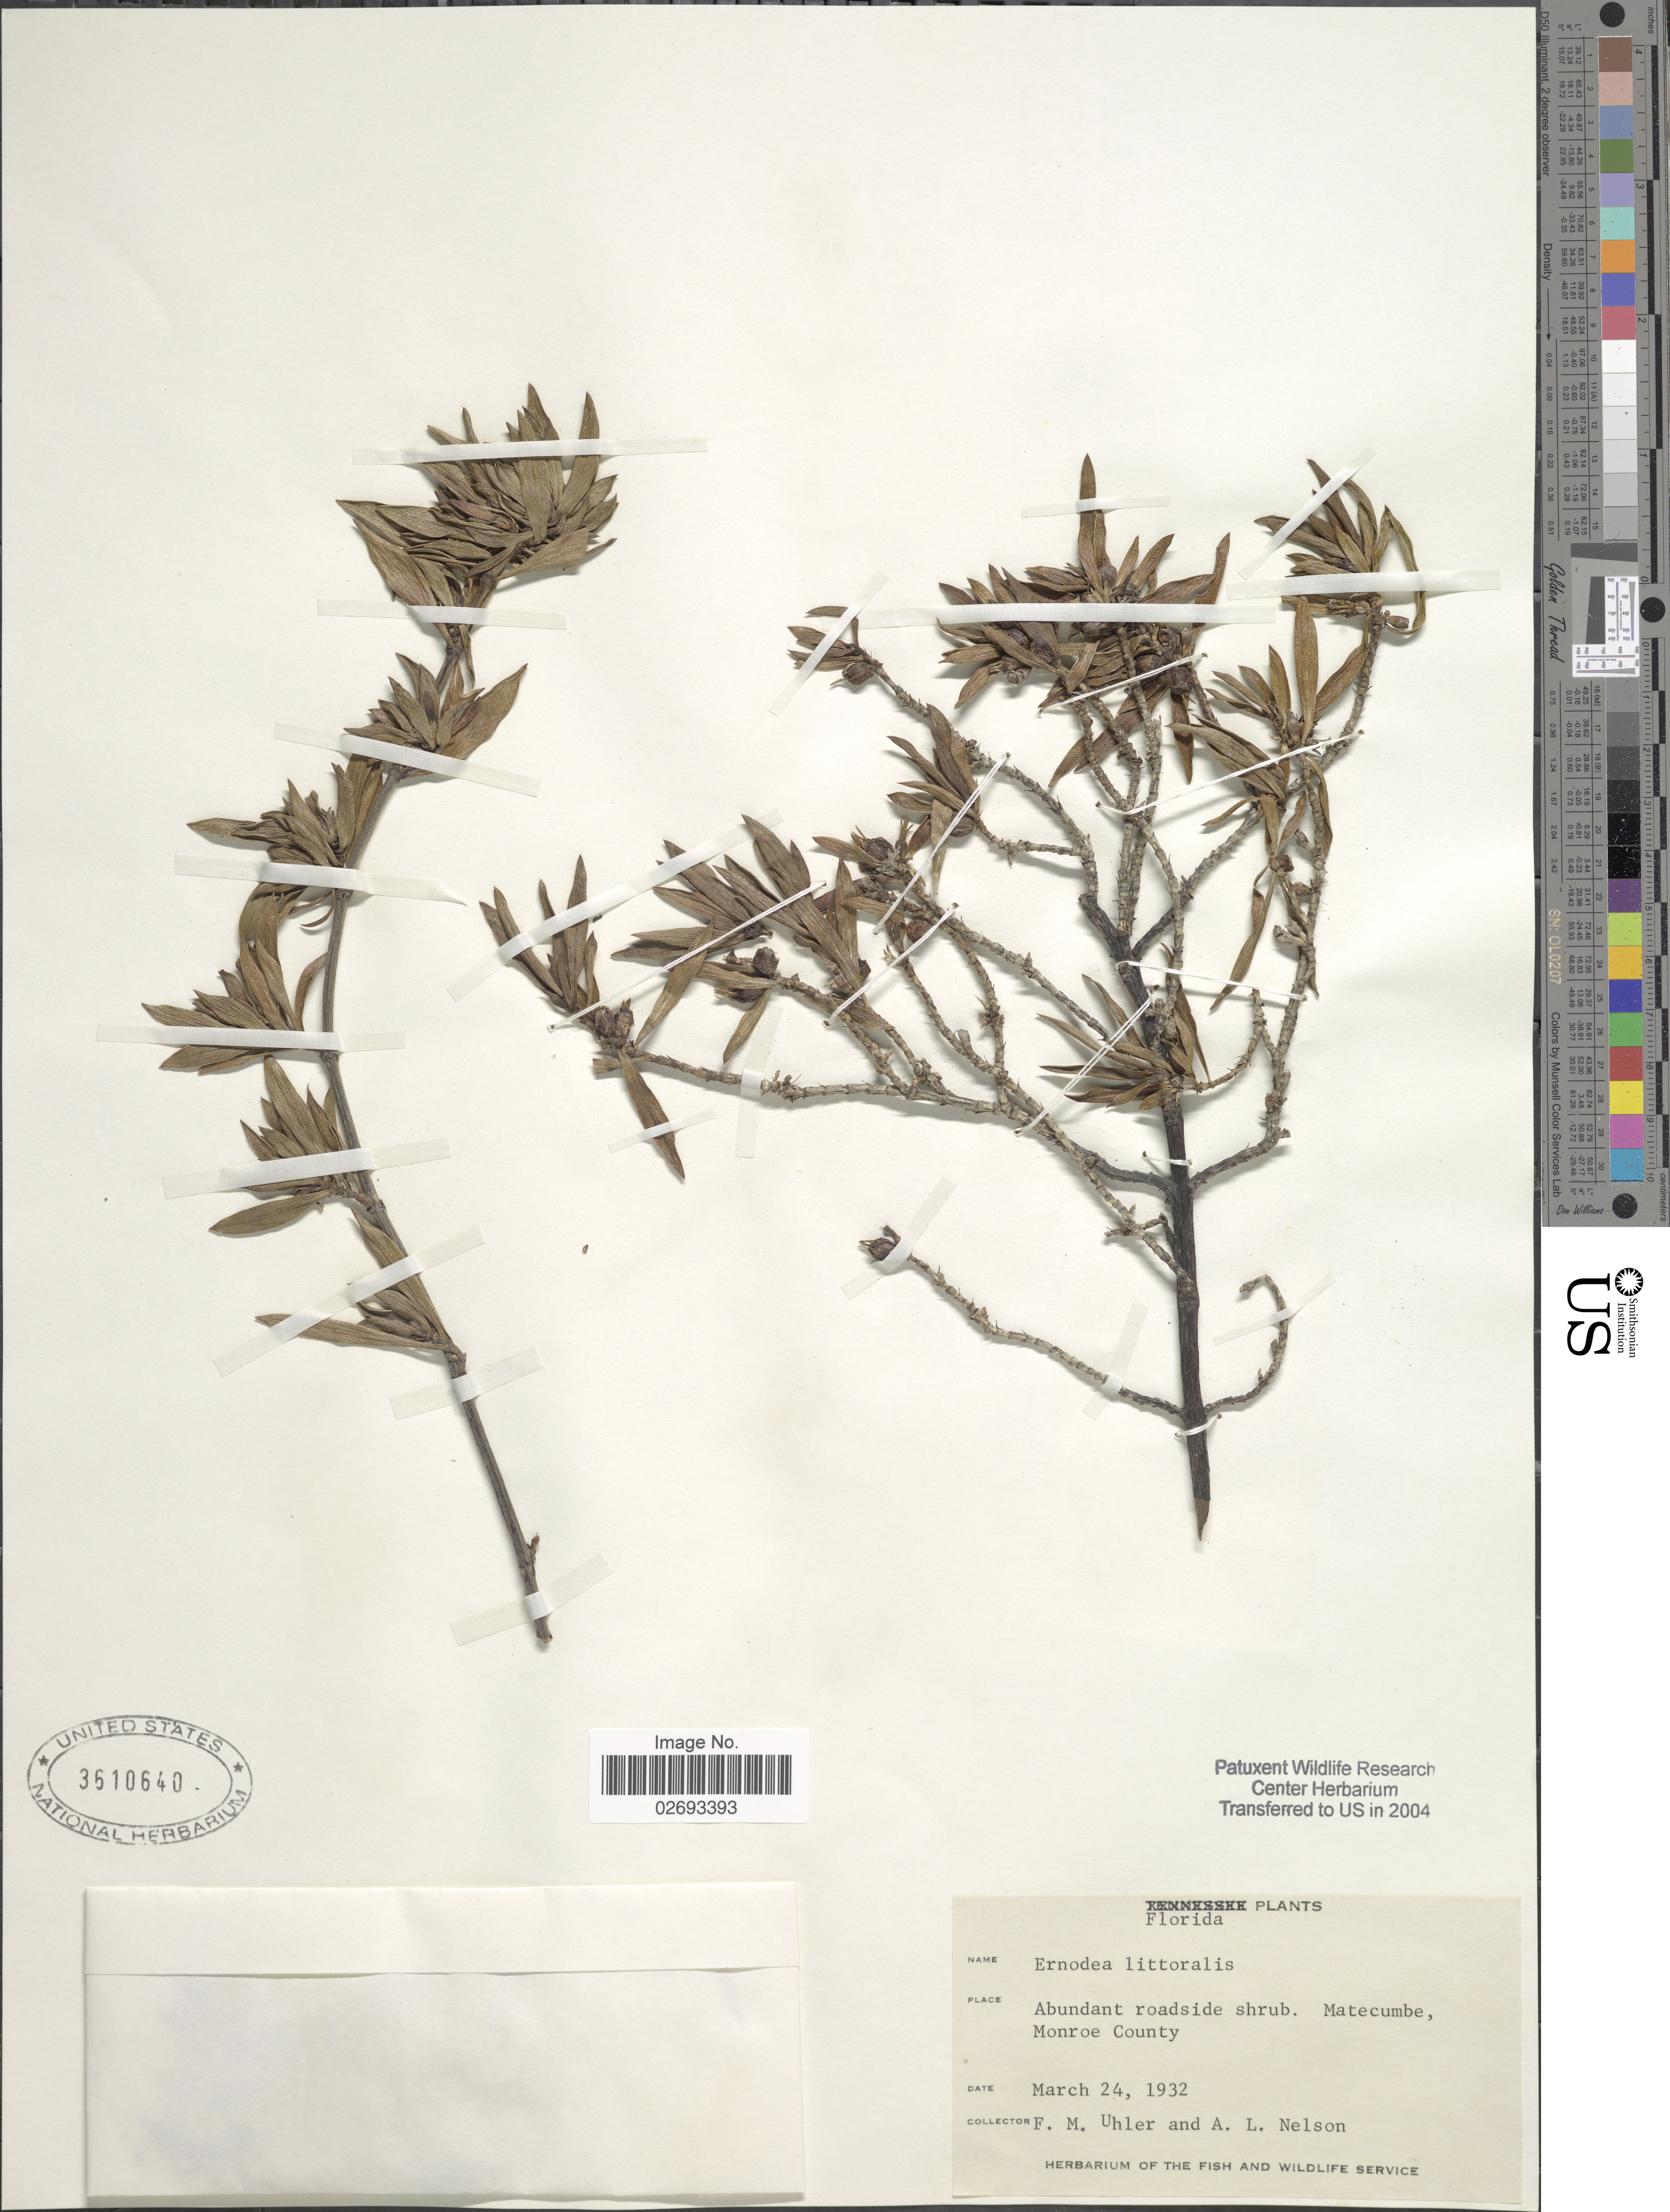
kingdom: Plantae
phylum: Tracheophyta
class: Magnoliopsida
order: Gentianales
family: Rubiaceae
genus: Ernodea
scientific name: Ernodea littoralis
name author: Sw.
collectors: F. M. Uhler & A. L. Nelson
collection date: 1932-03-24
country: United States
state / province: Florida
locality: Matecumbe, Monroe County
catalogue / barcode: US 3610640